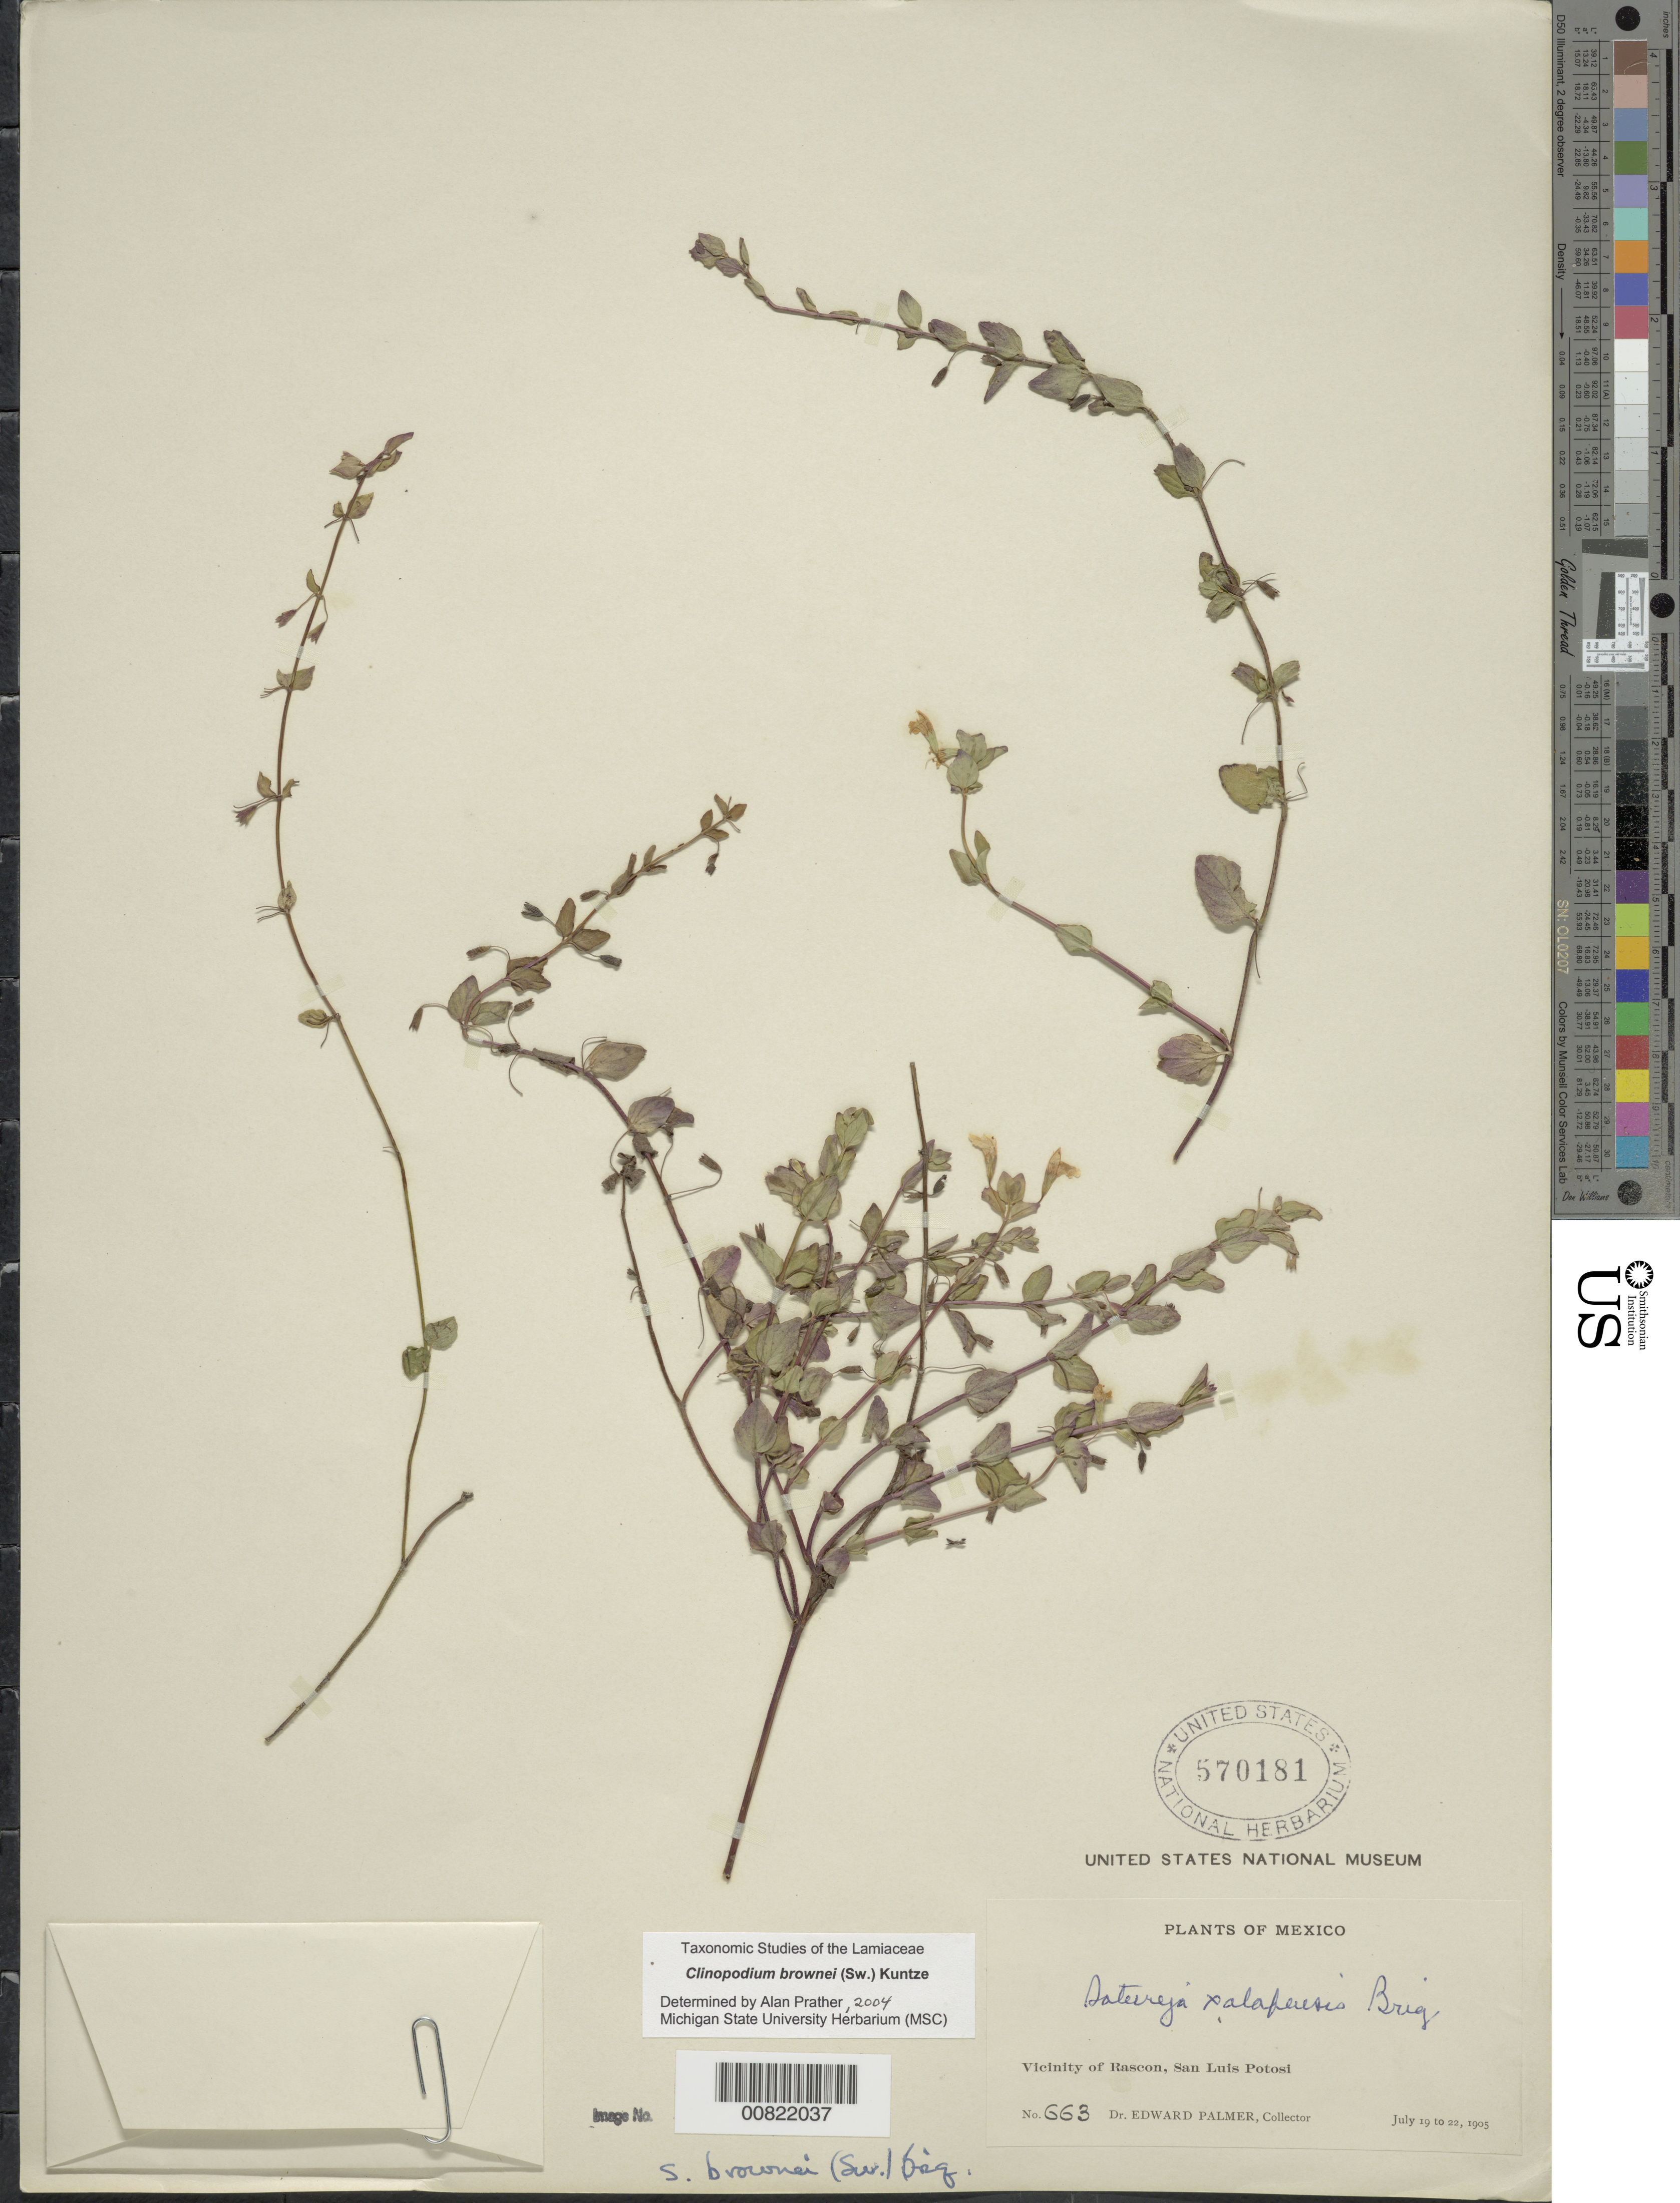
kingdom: Plantae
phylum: Tracheophyta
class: Magnoliopsida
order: Lamiales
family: Lamiaceae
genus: Clinopodium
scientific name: Clinopodium brownei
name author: (Sw.) Kuntze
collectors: E. Palmer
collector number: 663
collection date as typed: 19 Jul 1905 to 22 Jul 1905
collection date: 1905-07-19/1905-07-22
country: Mexico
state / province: San Luis Potosí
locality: Vicinity of Rascón, San Luis Potosí.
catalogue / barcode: US 570181